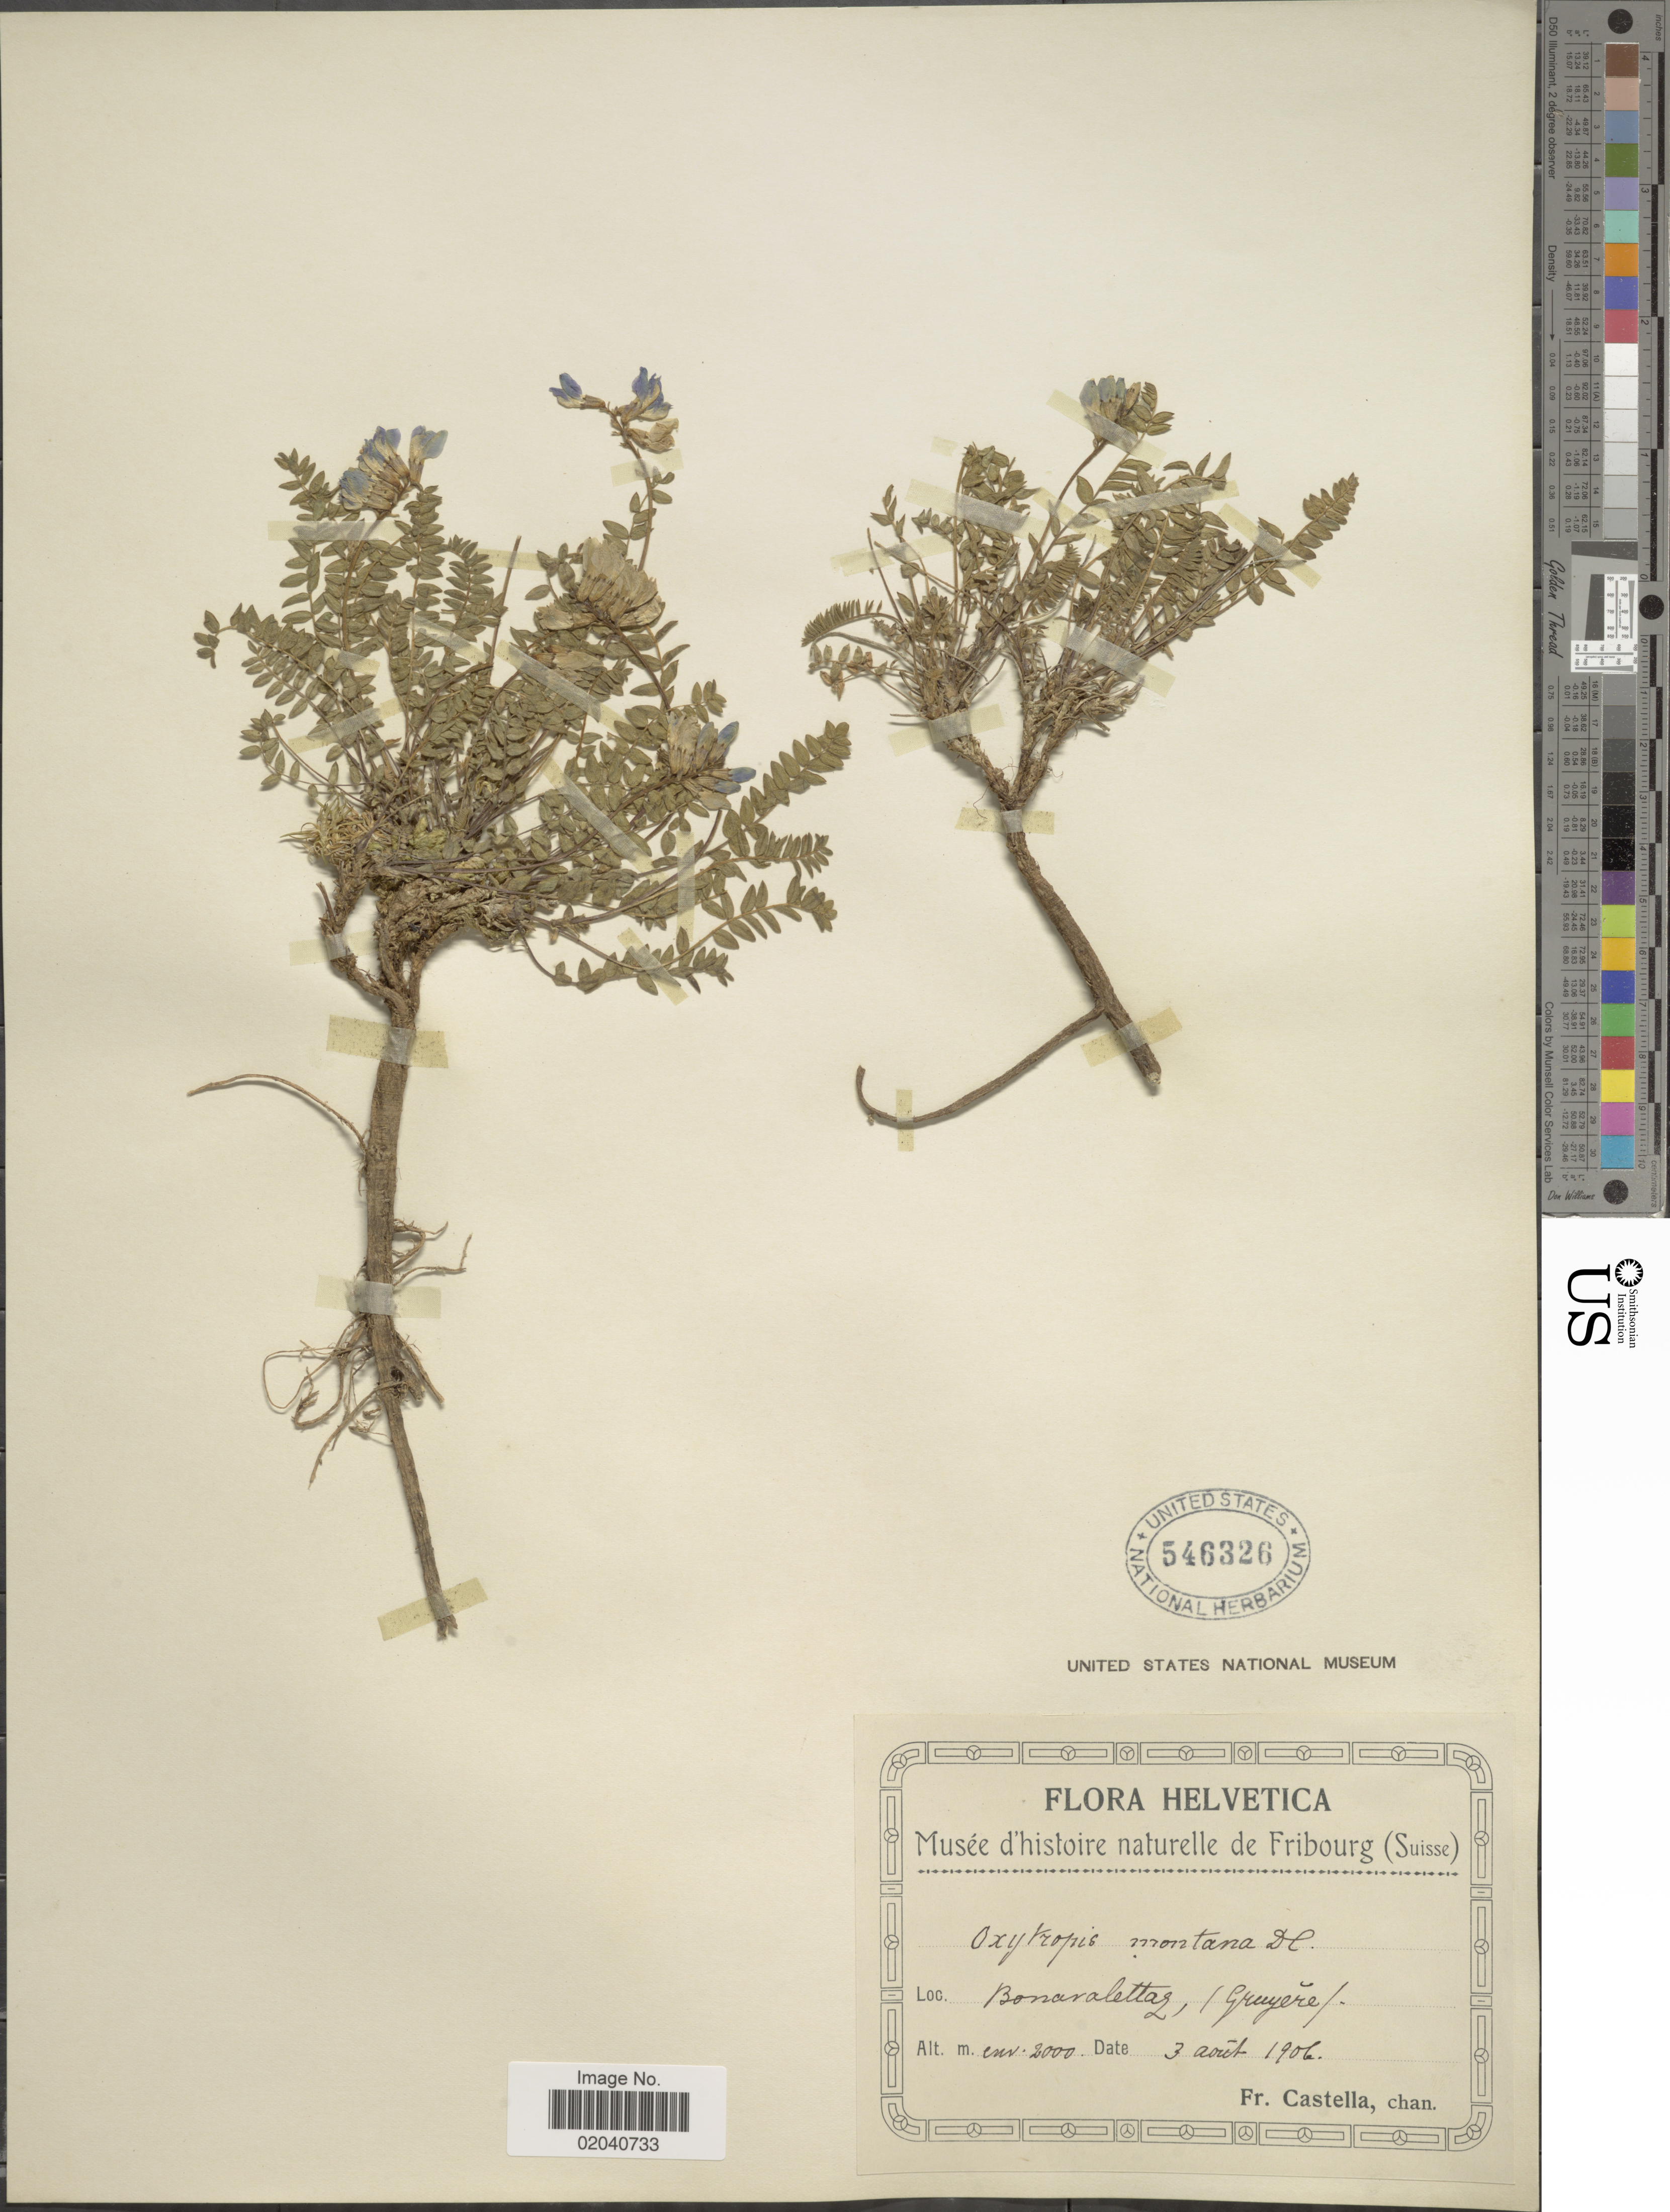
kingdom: Plantae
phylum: Tracheophyta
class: Magnoliopsida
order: Fabales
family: Fabaceae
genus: Oxytropis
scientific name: Oxytropis montana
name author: (L.) DC.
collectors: Fr. Castella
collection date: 1906-08-03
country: Switzerland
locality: Helvetica, Bonaralettaz, (Gruyere)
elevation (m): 2000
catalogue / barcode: US 546326